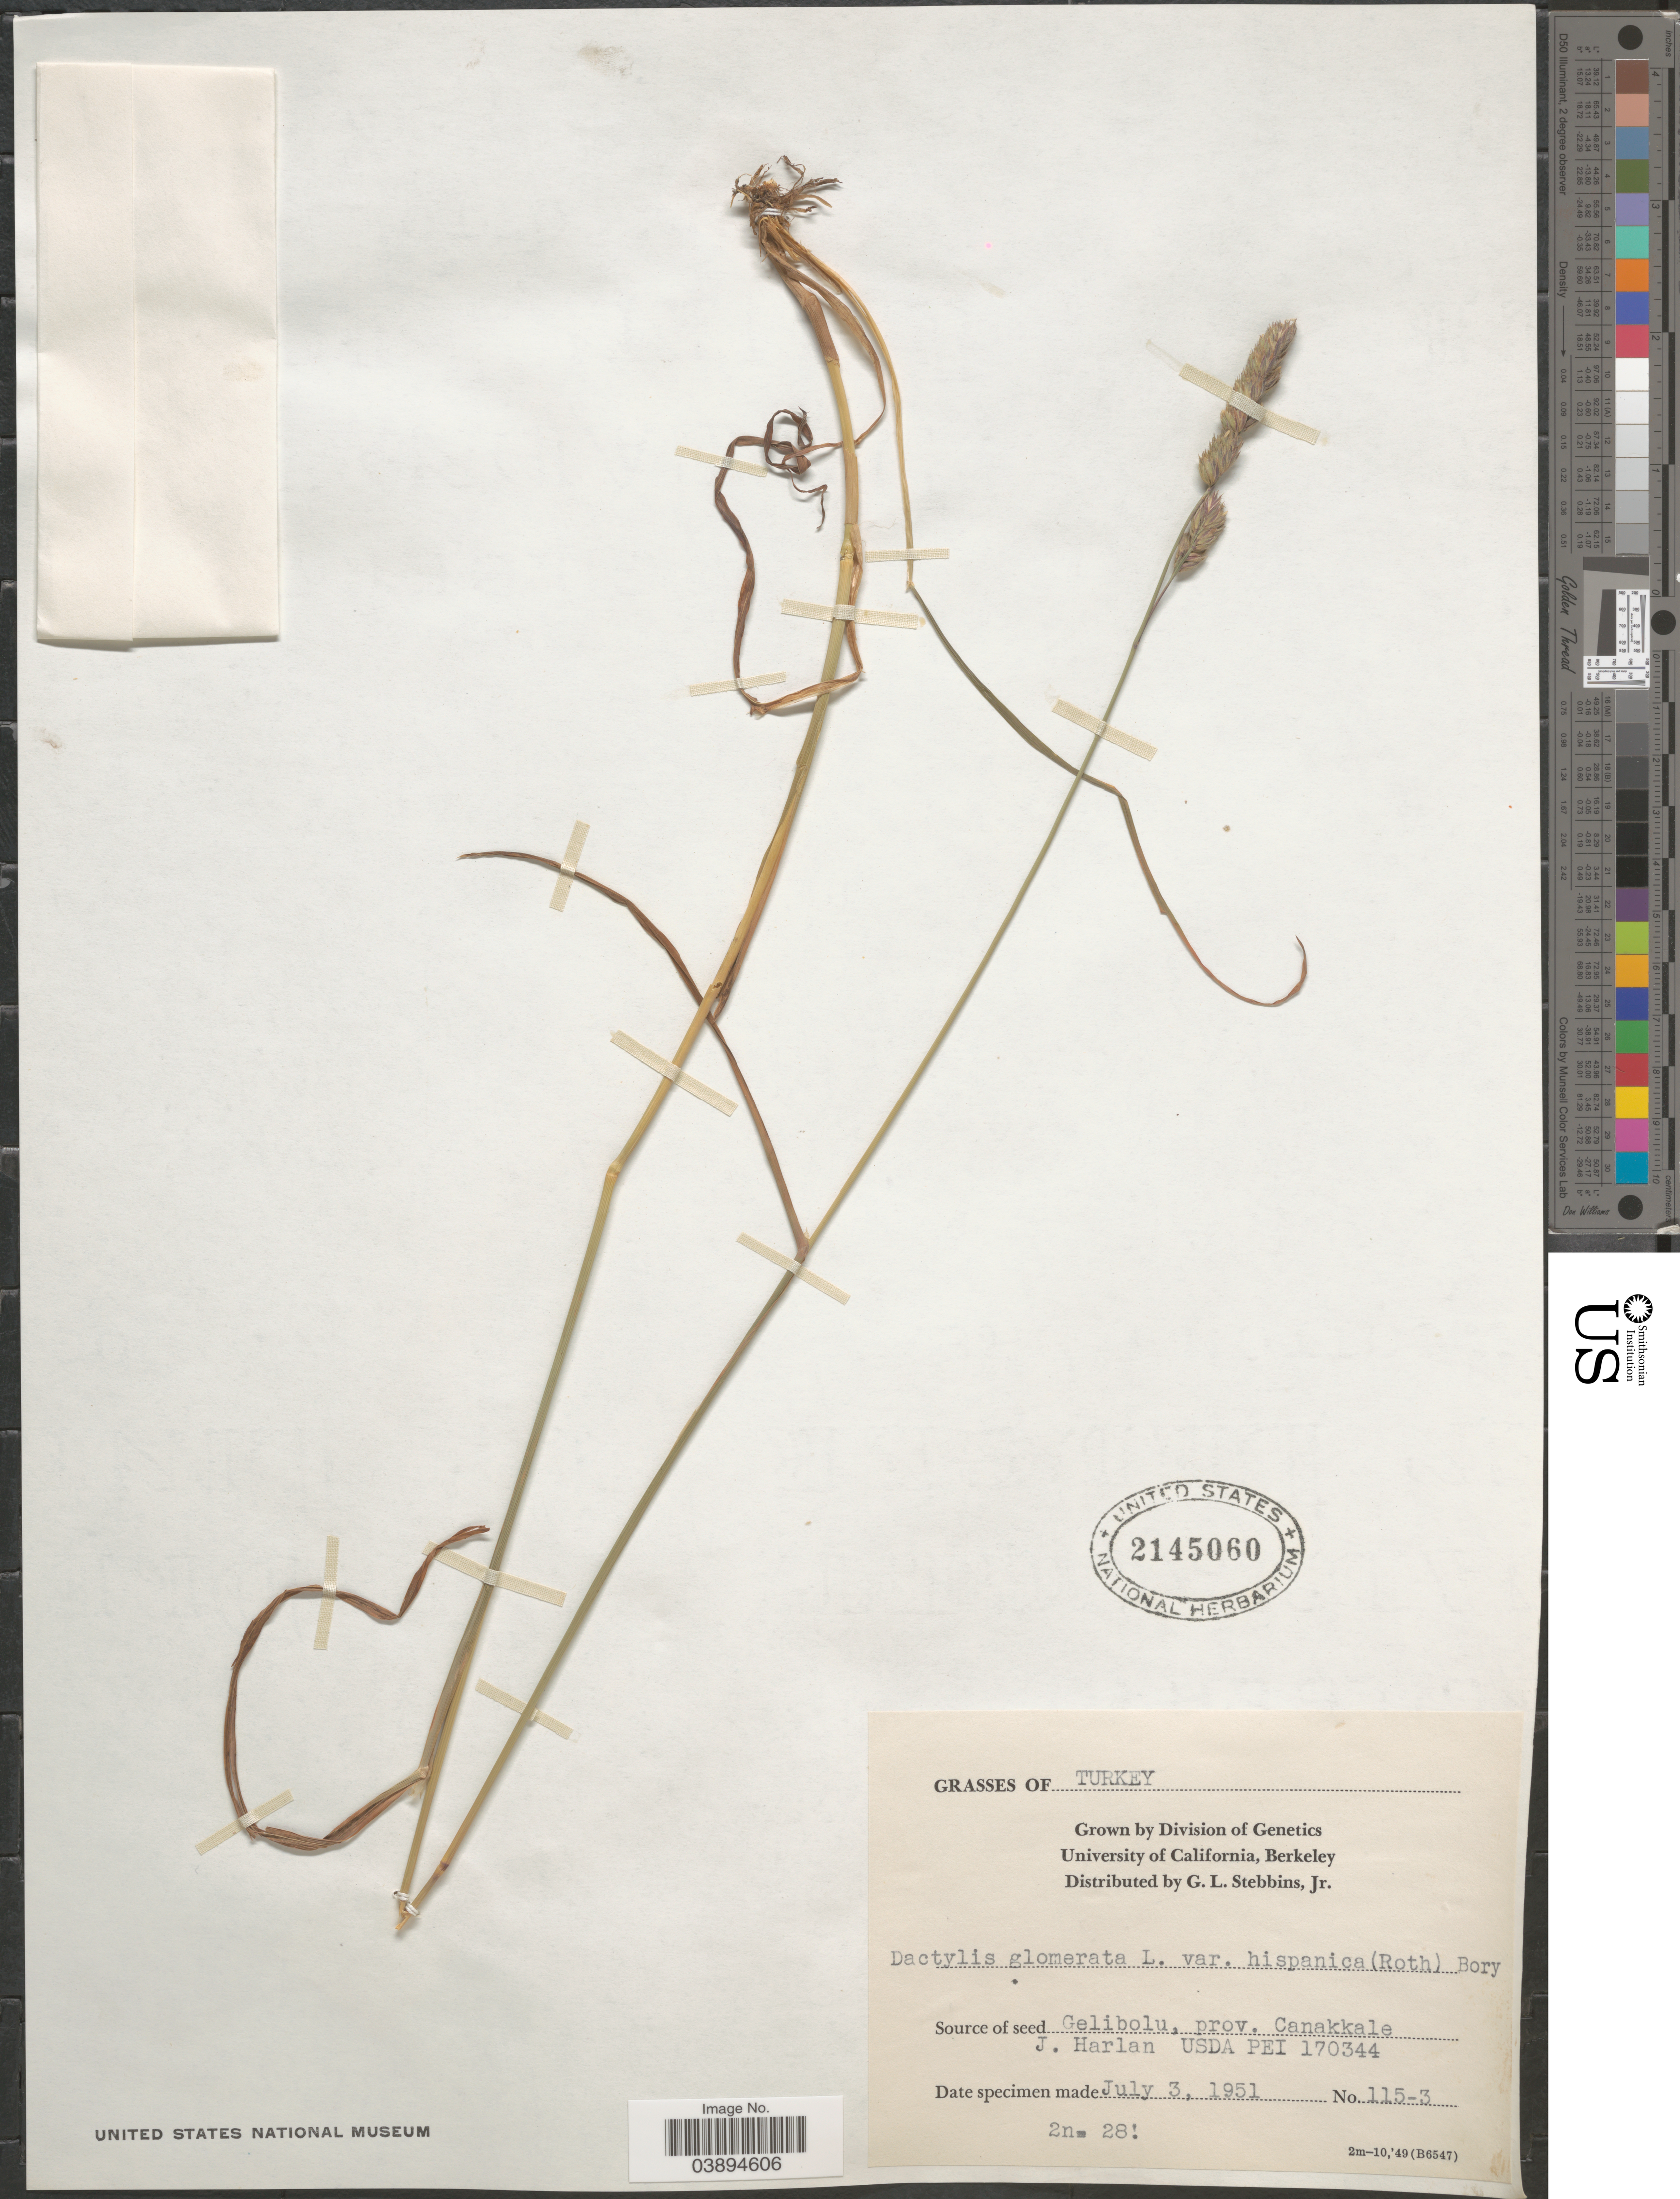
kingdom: Plantae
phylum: Tracheophyta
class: Liliopsida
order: Poales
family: Poaceae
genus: Dactylis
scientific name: Dactylis glomerata subsp. hispanica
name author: (Roth) Nyman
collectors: G. L. Stebbins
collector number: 115-3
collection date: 1951-07-03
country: Turkey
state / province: Canakkale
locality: Gelibolu.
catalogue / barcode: US 2145060